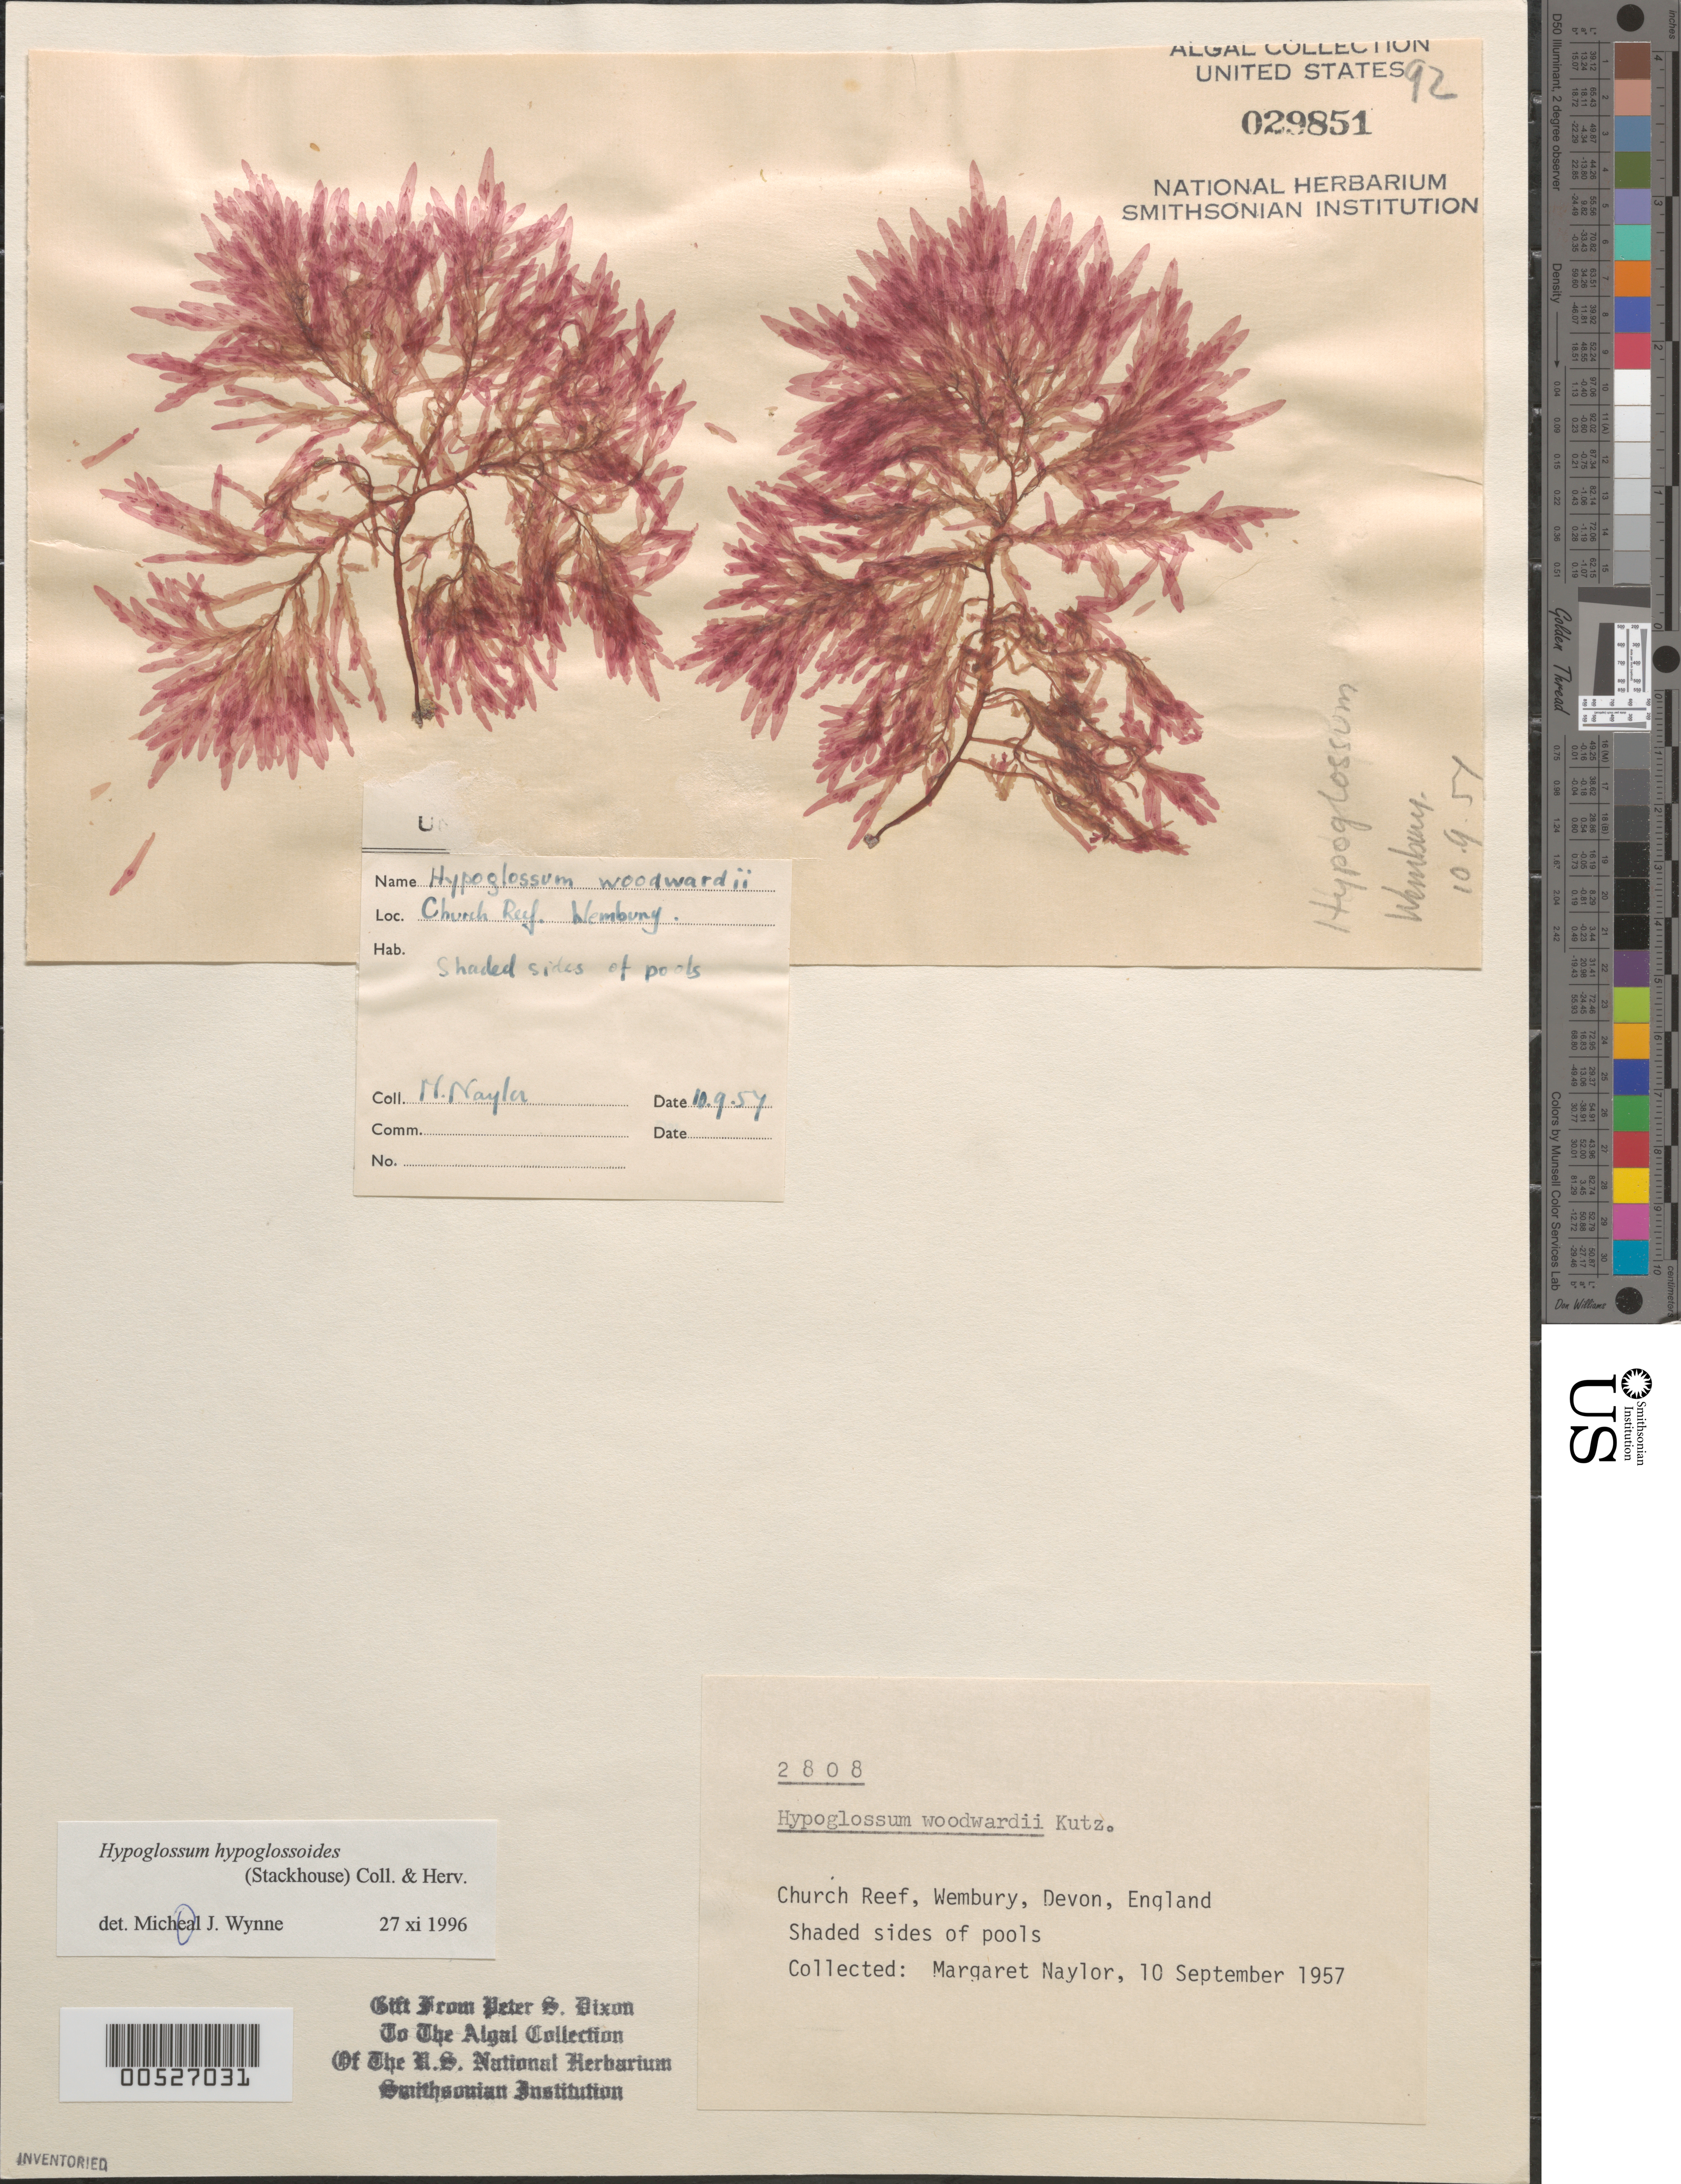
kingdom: Plantae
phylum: Rhodophyta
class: Florideophyceae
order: Ceramiales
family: Delesseriaceae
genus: Hypoglossum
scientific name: Hypoglossum hypoglossoides (Harv.) Womersley & Shepley, nom. illeg.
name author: (Harv.) Womersley & Shepley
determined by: Wynne, M. J.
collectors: M. Roberts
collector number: PSD 2808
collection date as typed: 10 Sep 1957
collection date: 1957-09-10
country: United Kingdom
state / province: England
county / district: Devon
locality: Church Reef, Wembury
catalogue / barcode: US 29851